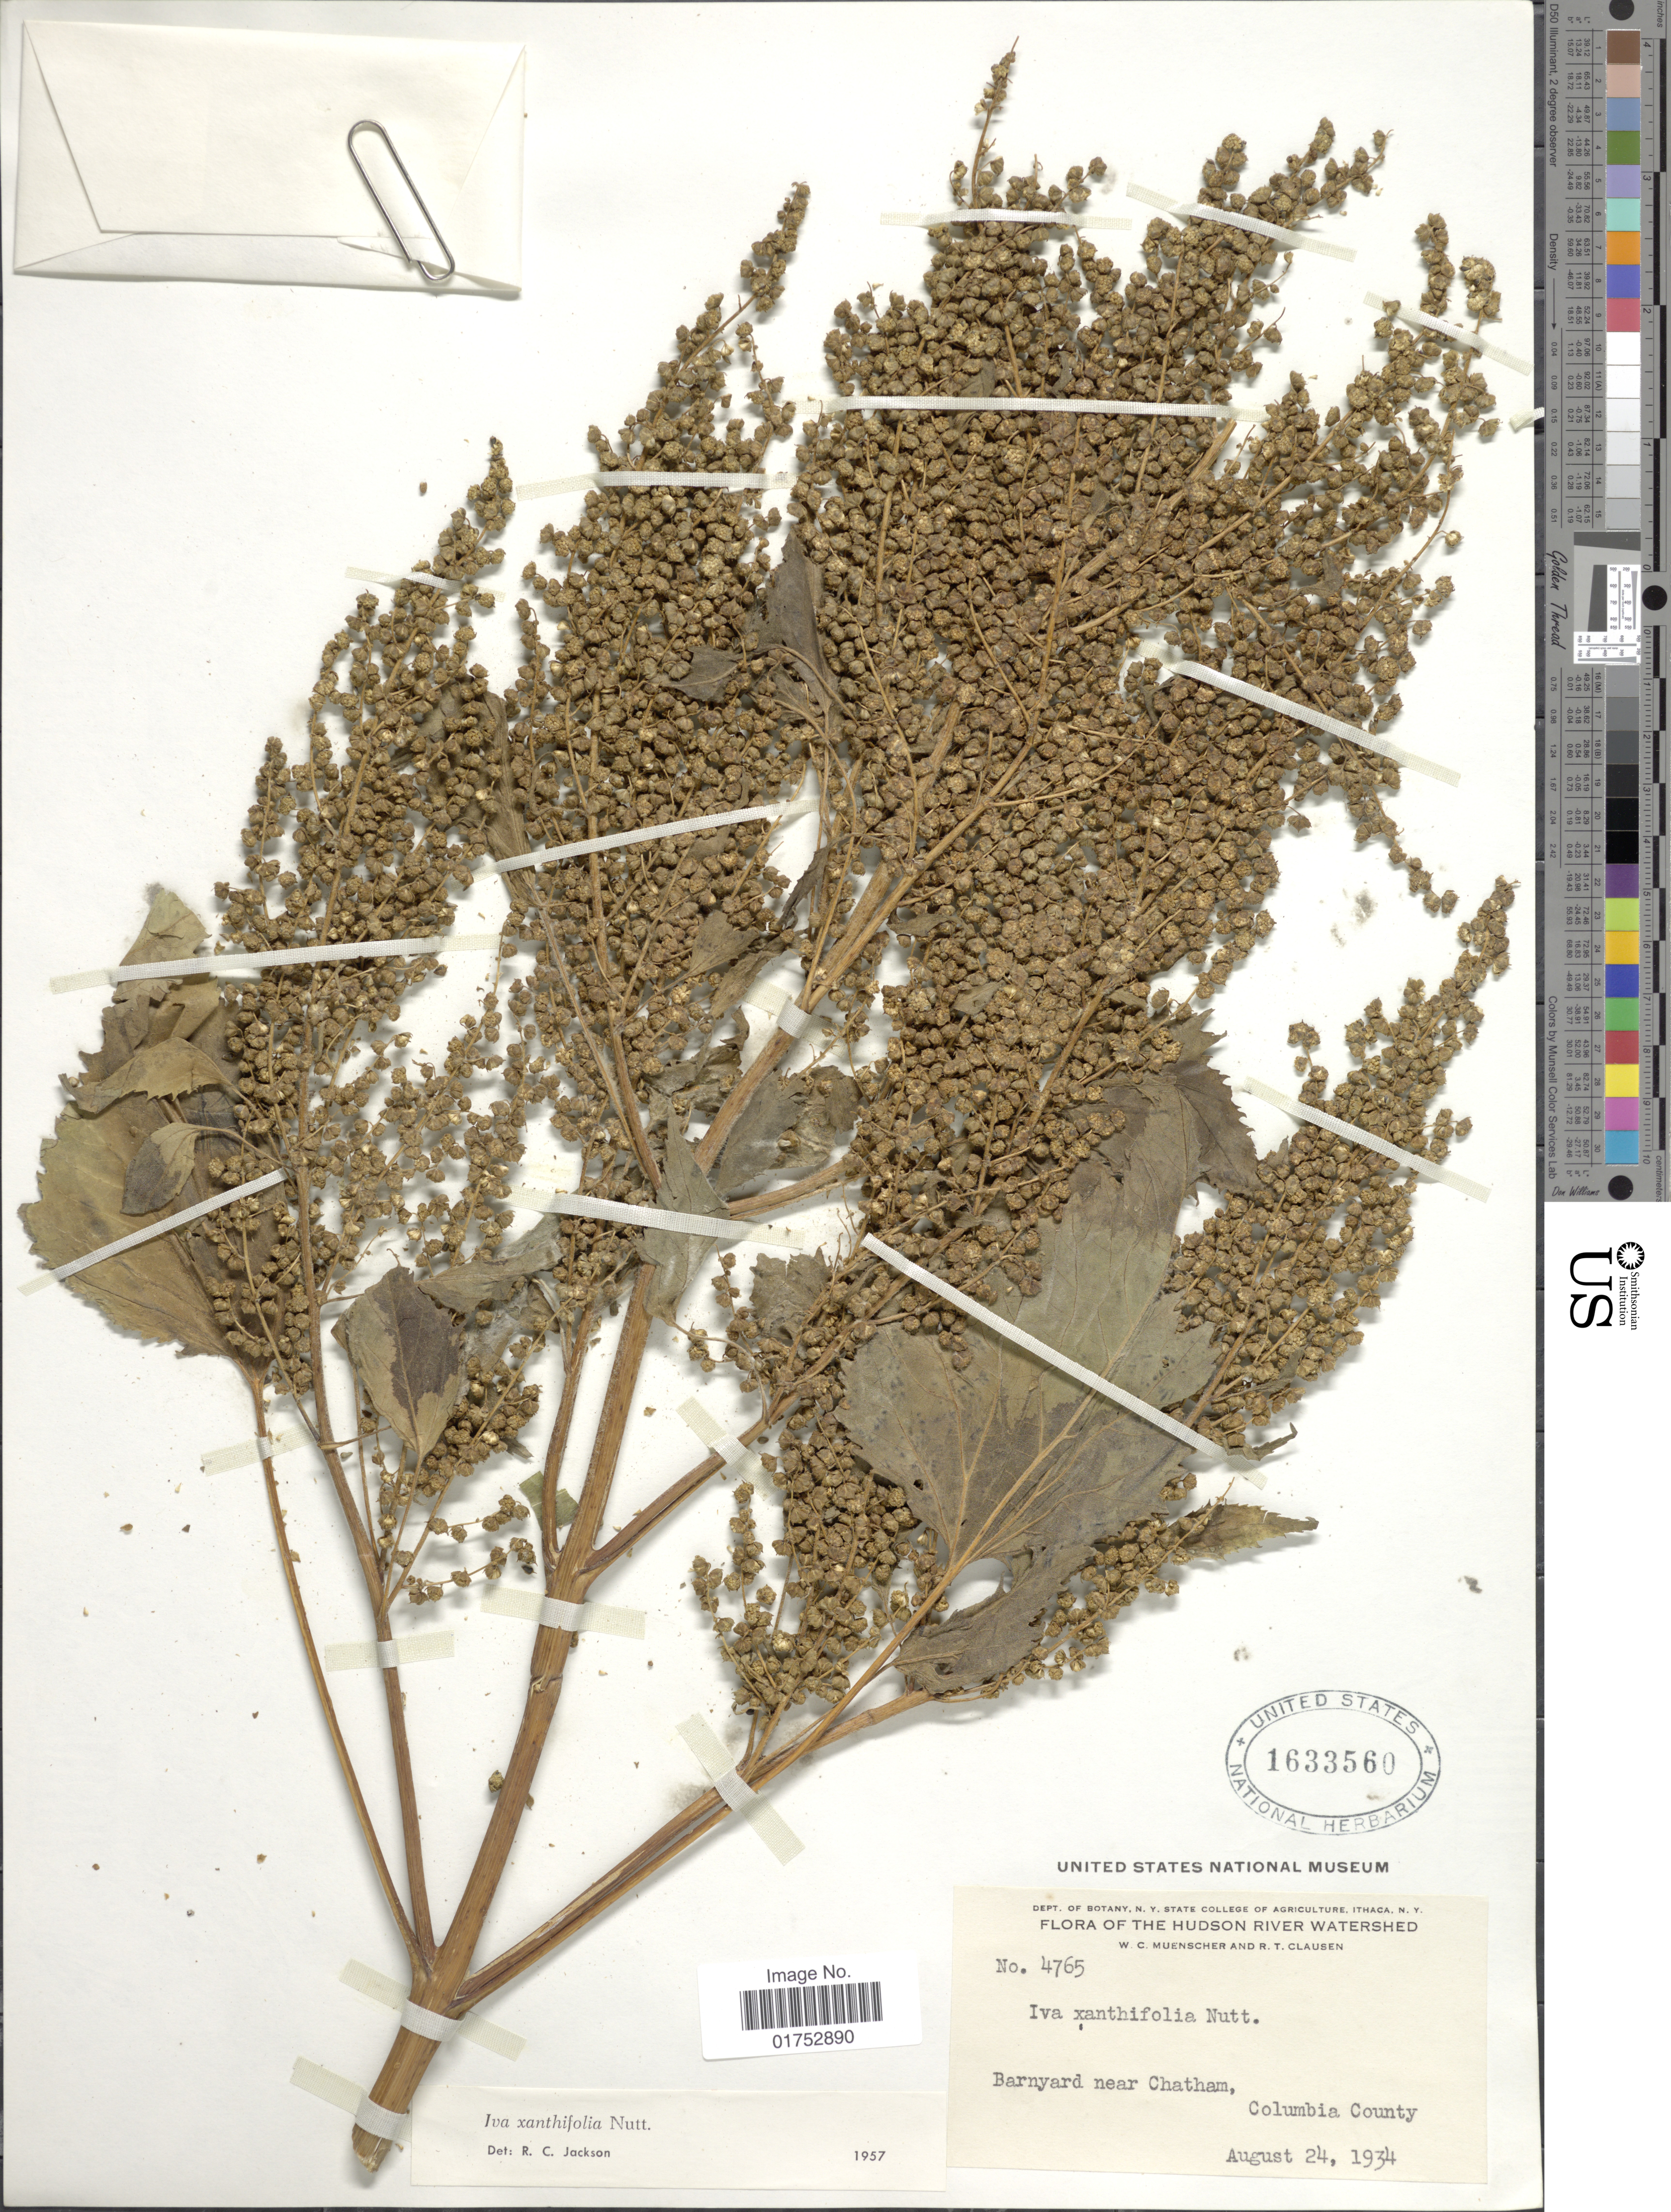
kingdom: Plantae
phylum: Tracheophyta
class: Magnoliopsida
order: Asterales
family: Asteraceae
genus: Iva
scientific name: Iva xanthifolia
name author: Nutt.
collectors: W. Muenscher & R. T. Clausen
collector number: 4765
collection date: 1934-08-24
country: United States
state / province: New York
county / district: Columbia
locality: Hudson River Watershed, Barnyard near Chatham, Columbia County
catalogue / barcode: US 1633560